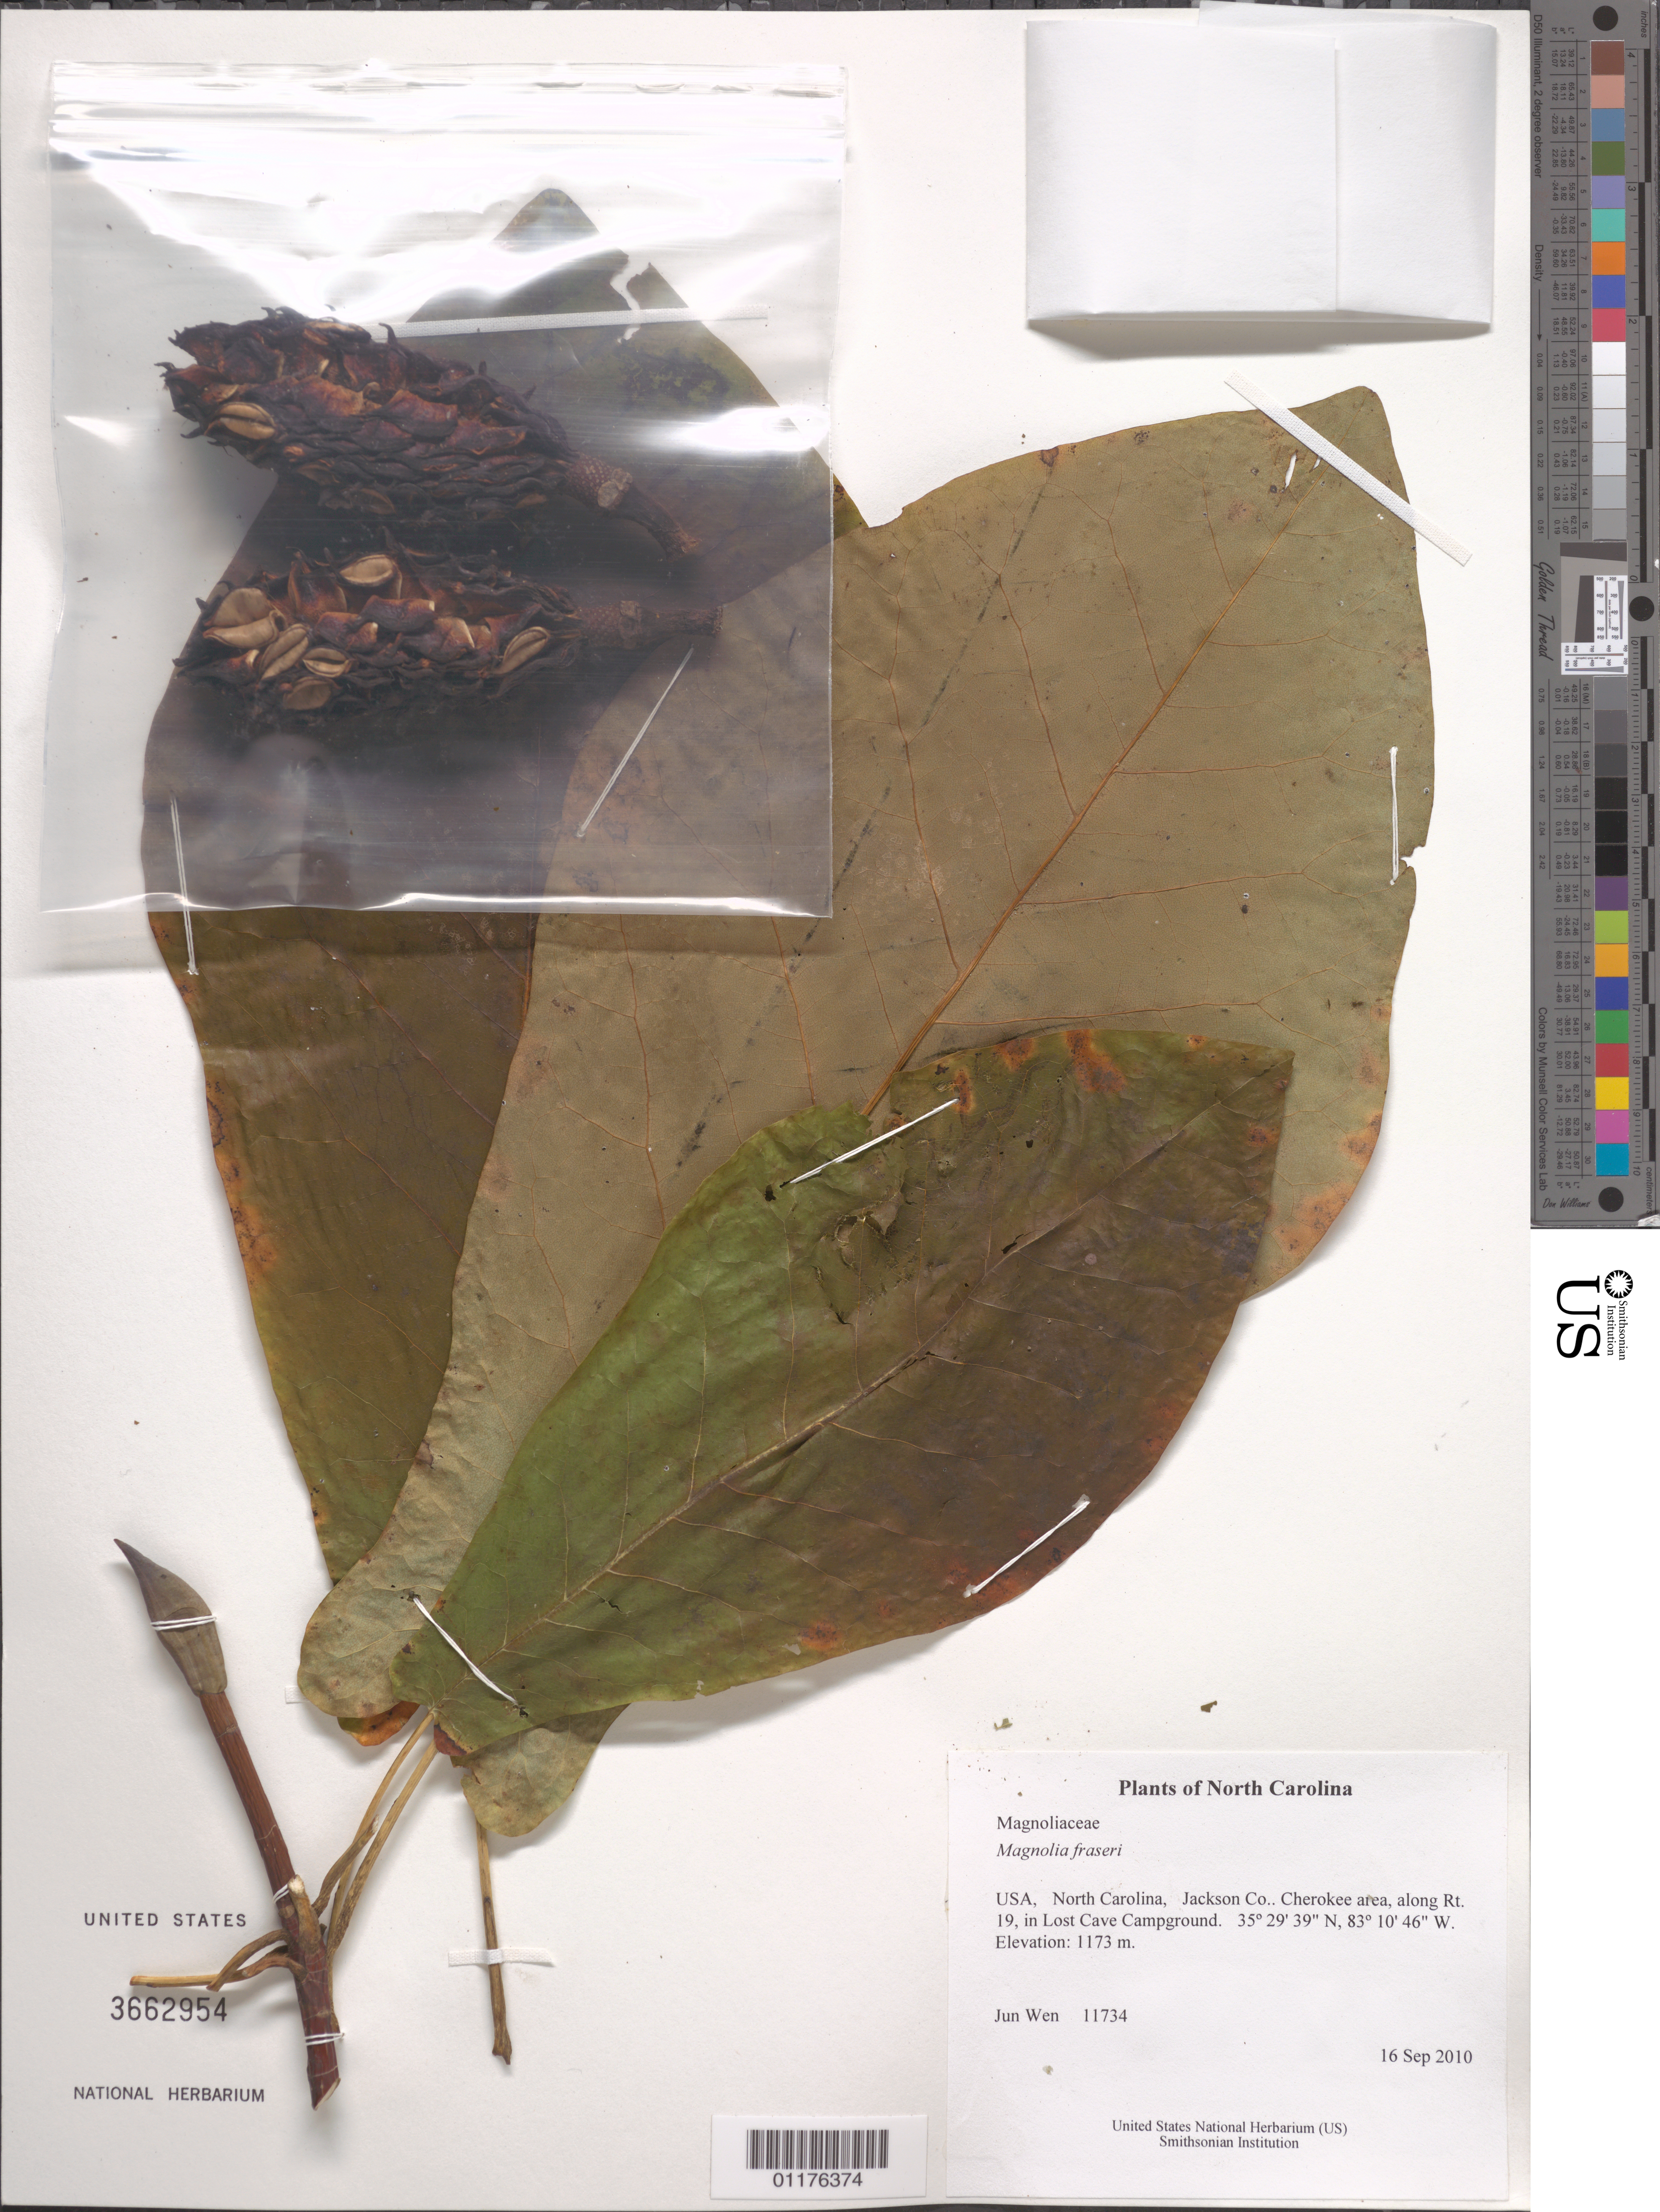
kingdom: Plantae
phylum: Tracheophyta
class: Magnoliopsida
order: Magnoliales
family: Magnoliaceae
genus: Magnolia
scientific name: Magnolia fraseri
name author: Walter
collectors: J. Wen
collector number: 11734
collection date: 2010-09-16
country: United States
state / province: North Carolina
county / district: Jackson Co.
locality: Cherokee area, along Rt. 19, in Lost Cave Campground.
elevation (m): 1173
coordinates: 35 29 39.01 N, 83 10 46.9 W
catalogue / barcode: US 3662954